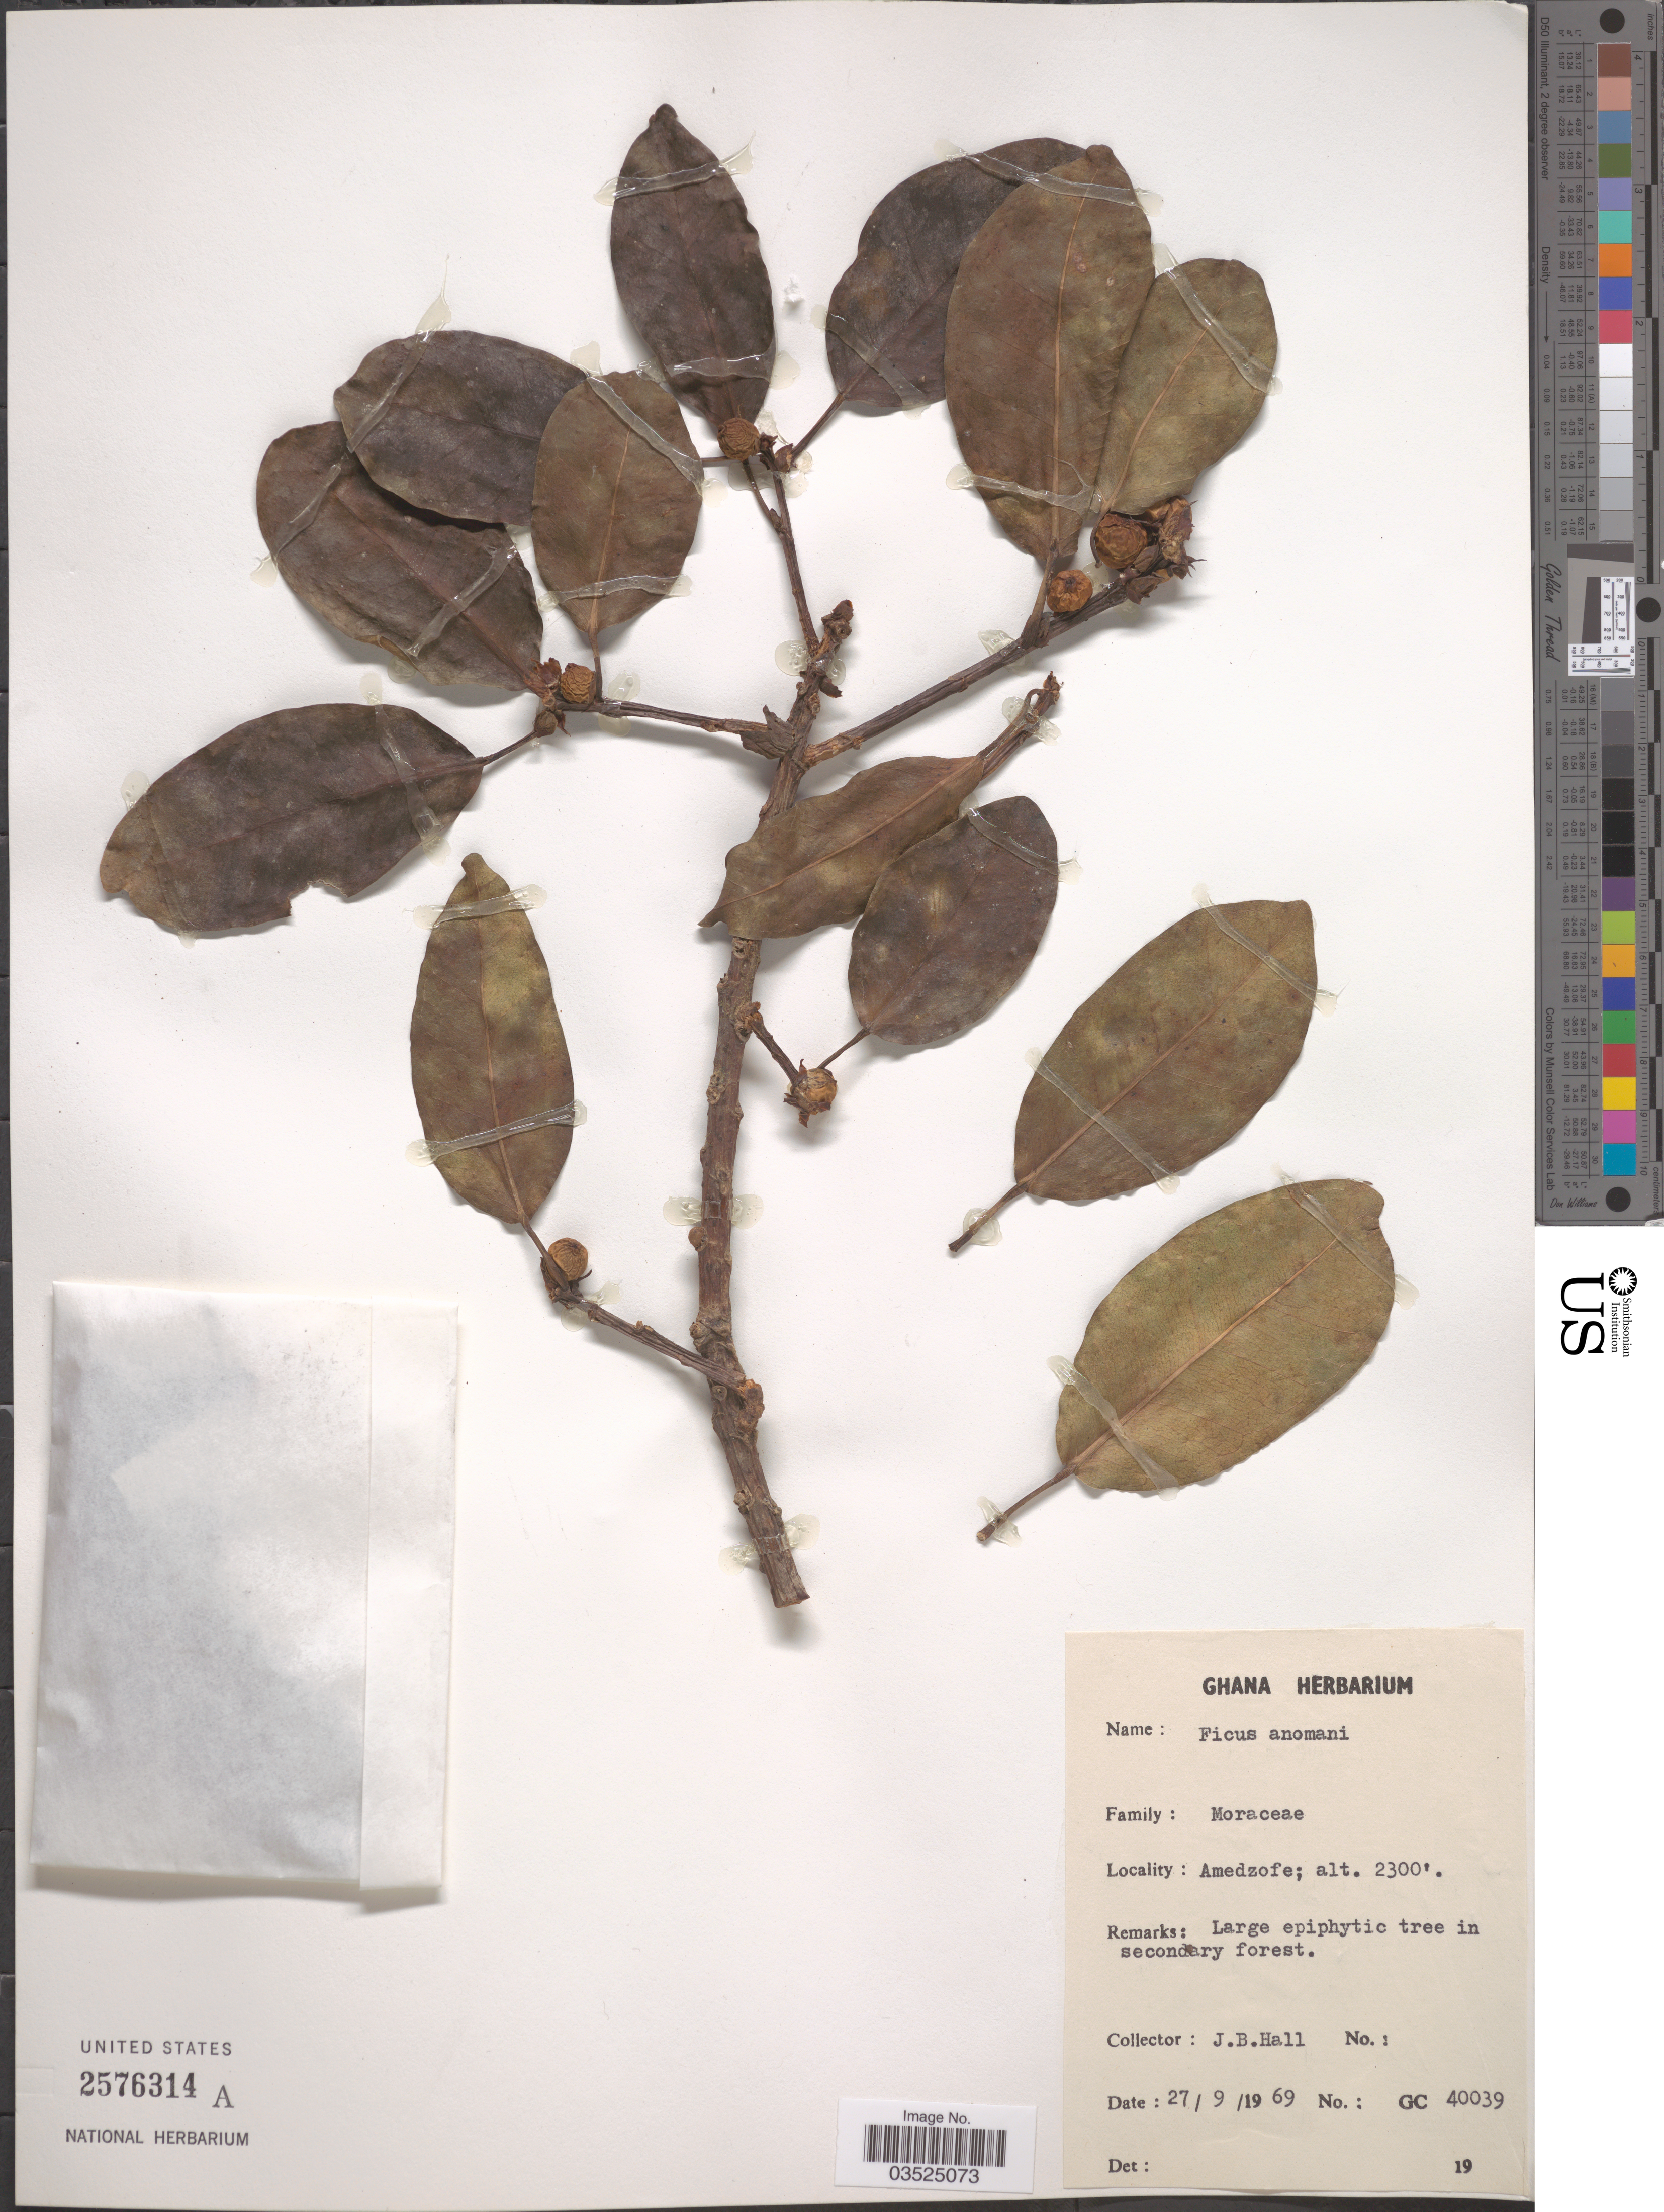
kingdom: Plantae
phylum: Tracheophyta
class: Magnoliopsida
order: Rosales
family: Moraceae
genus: Ficus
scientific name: Ficus anomani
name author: Hutch.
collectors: J. Hall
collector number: GC40039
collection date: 1969-09-27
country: Ghana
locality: Amedzofe.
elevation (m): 701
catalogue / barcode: US 2576314A